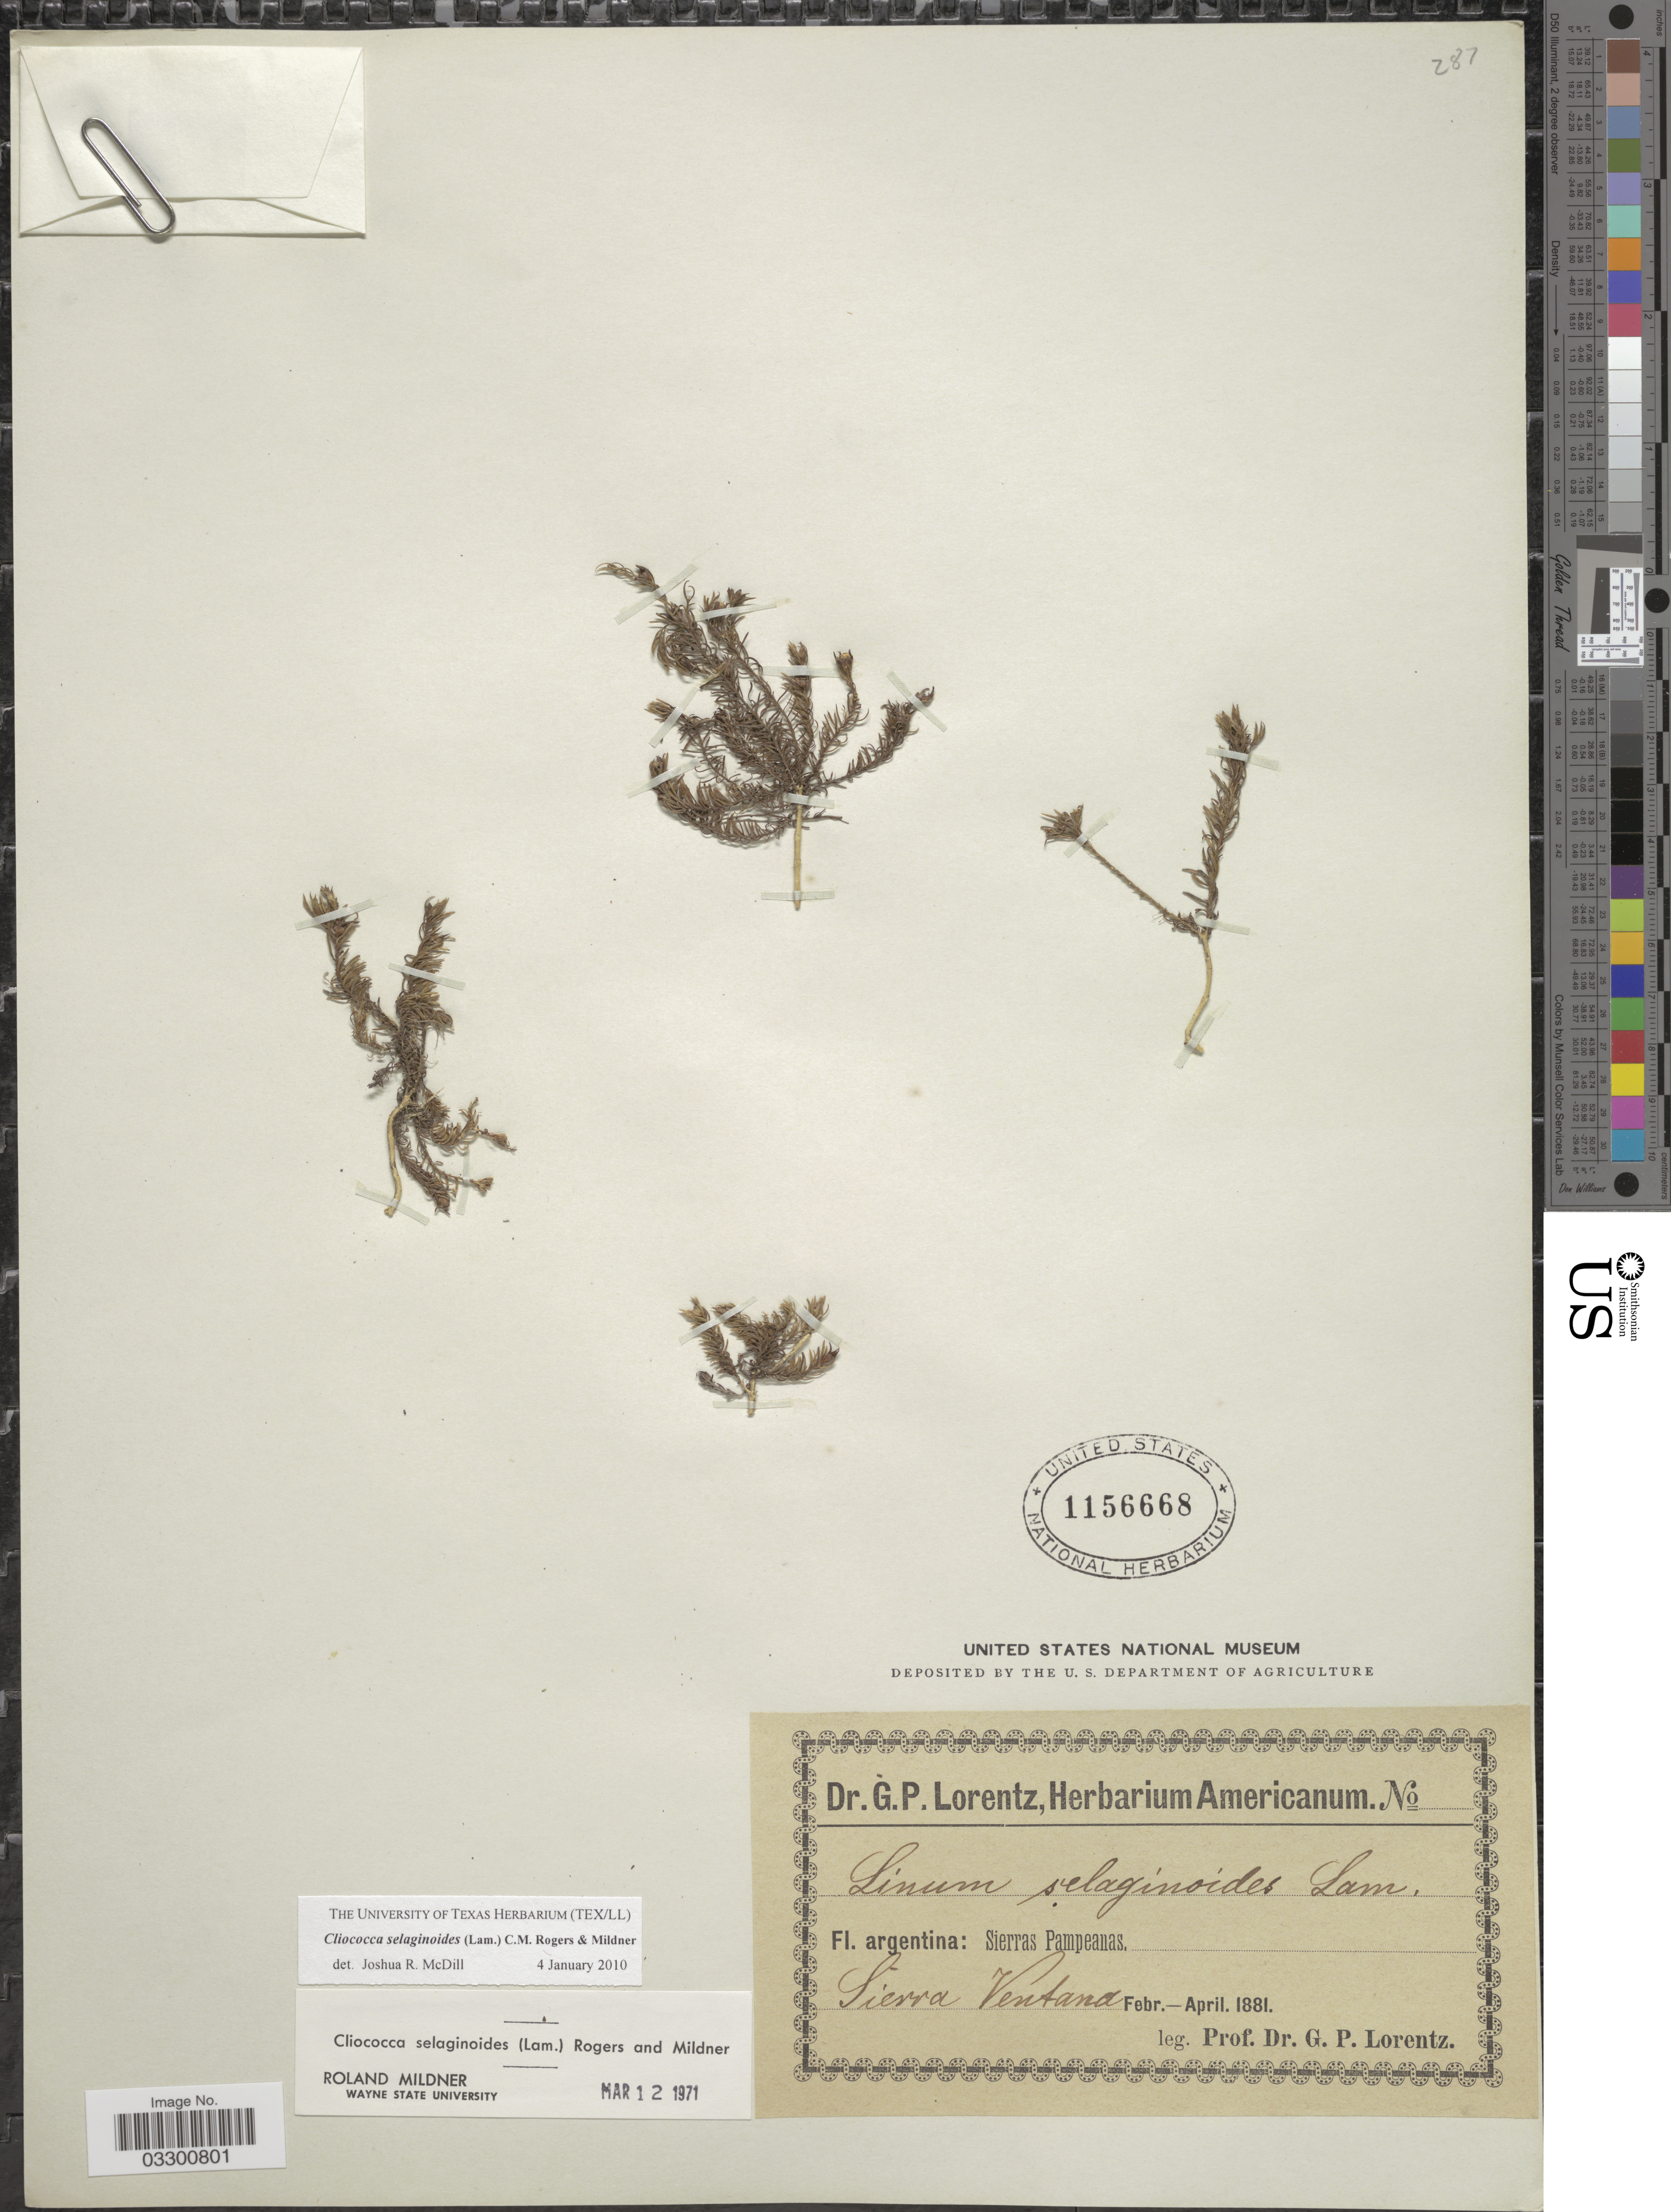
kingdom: Plantae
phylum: Tracheophyta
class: Magnoliopsida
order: Malpighiales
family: Linaceae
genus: Linum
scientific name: Linum selaginoides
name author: Lam.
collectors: G. Lorentz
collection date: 1881-02/1881-04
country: Argentina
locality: Sierras Pampeanas. Sierra Ventana.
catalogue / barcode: US 1156668